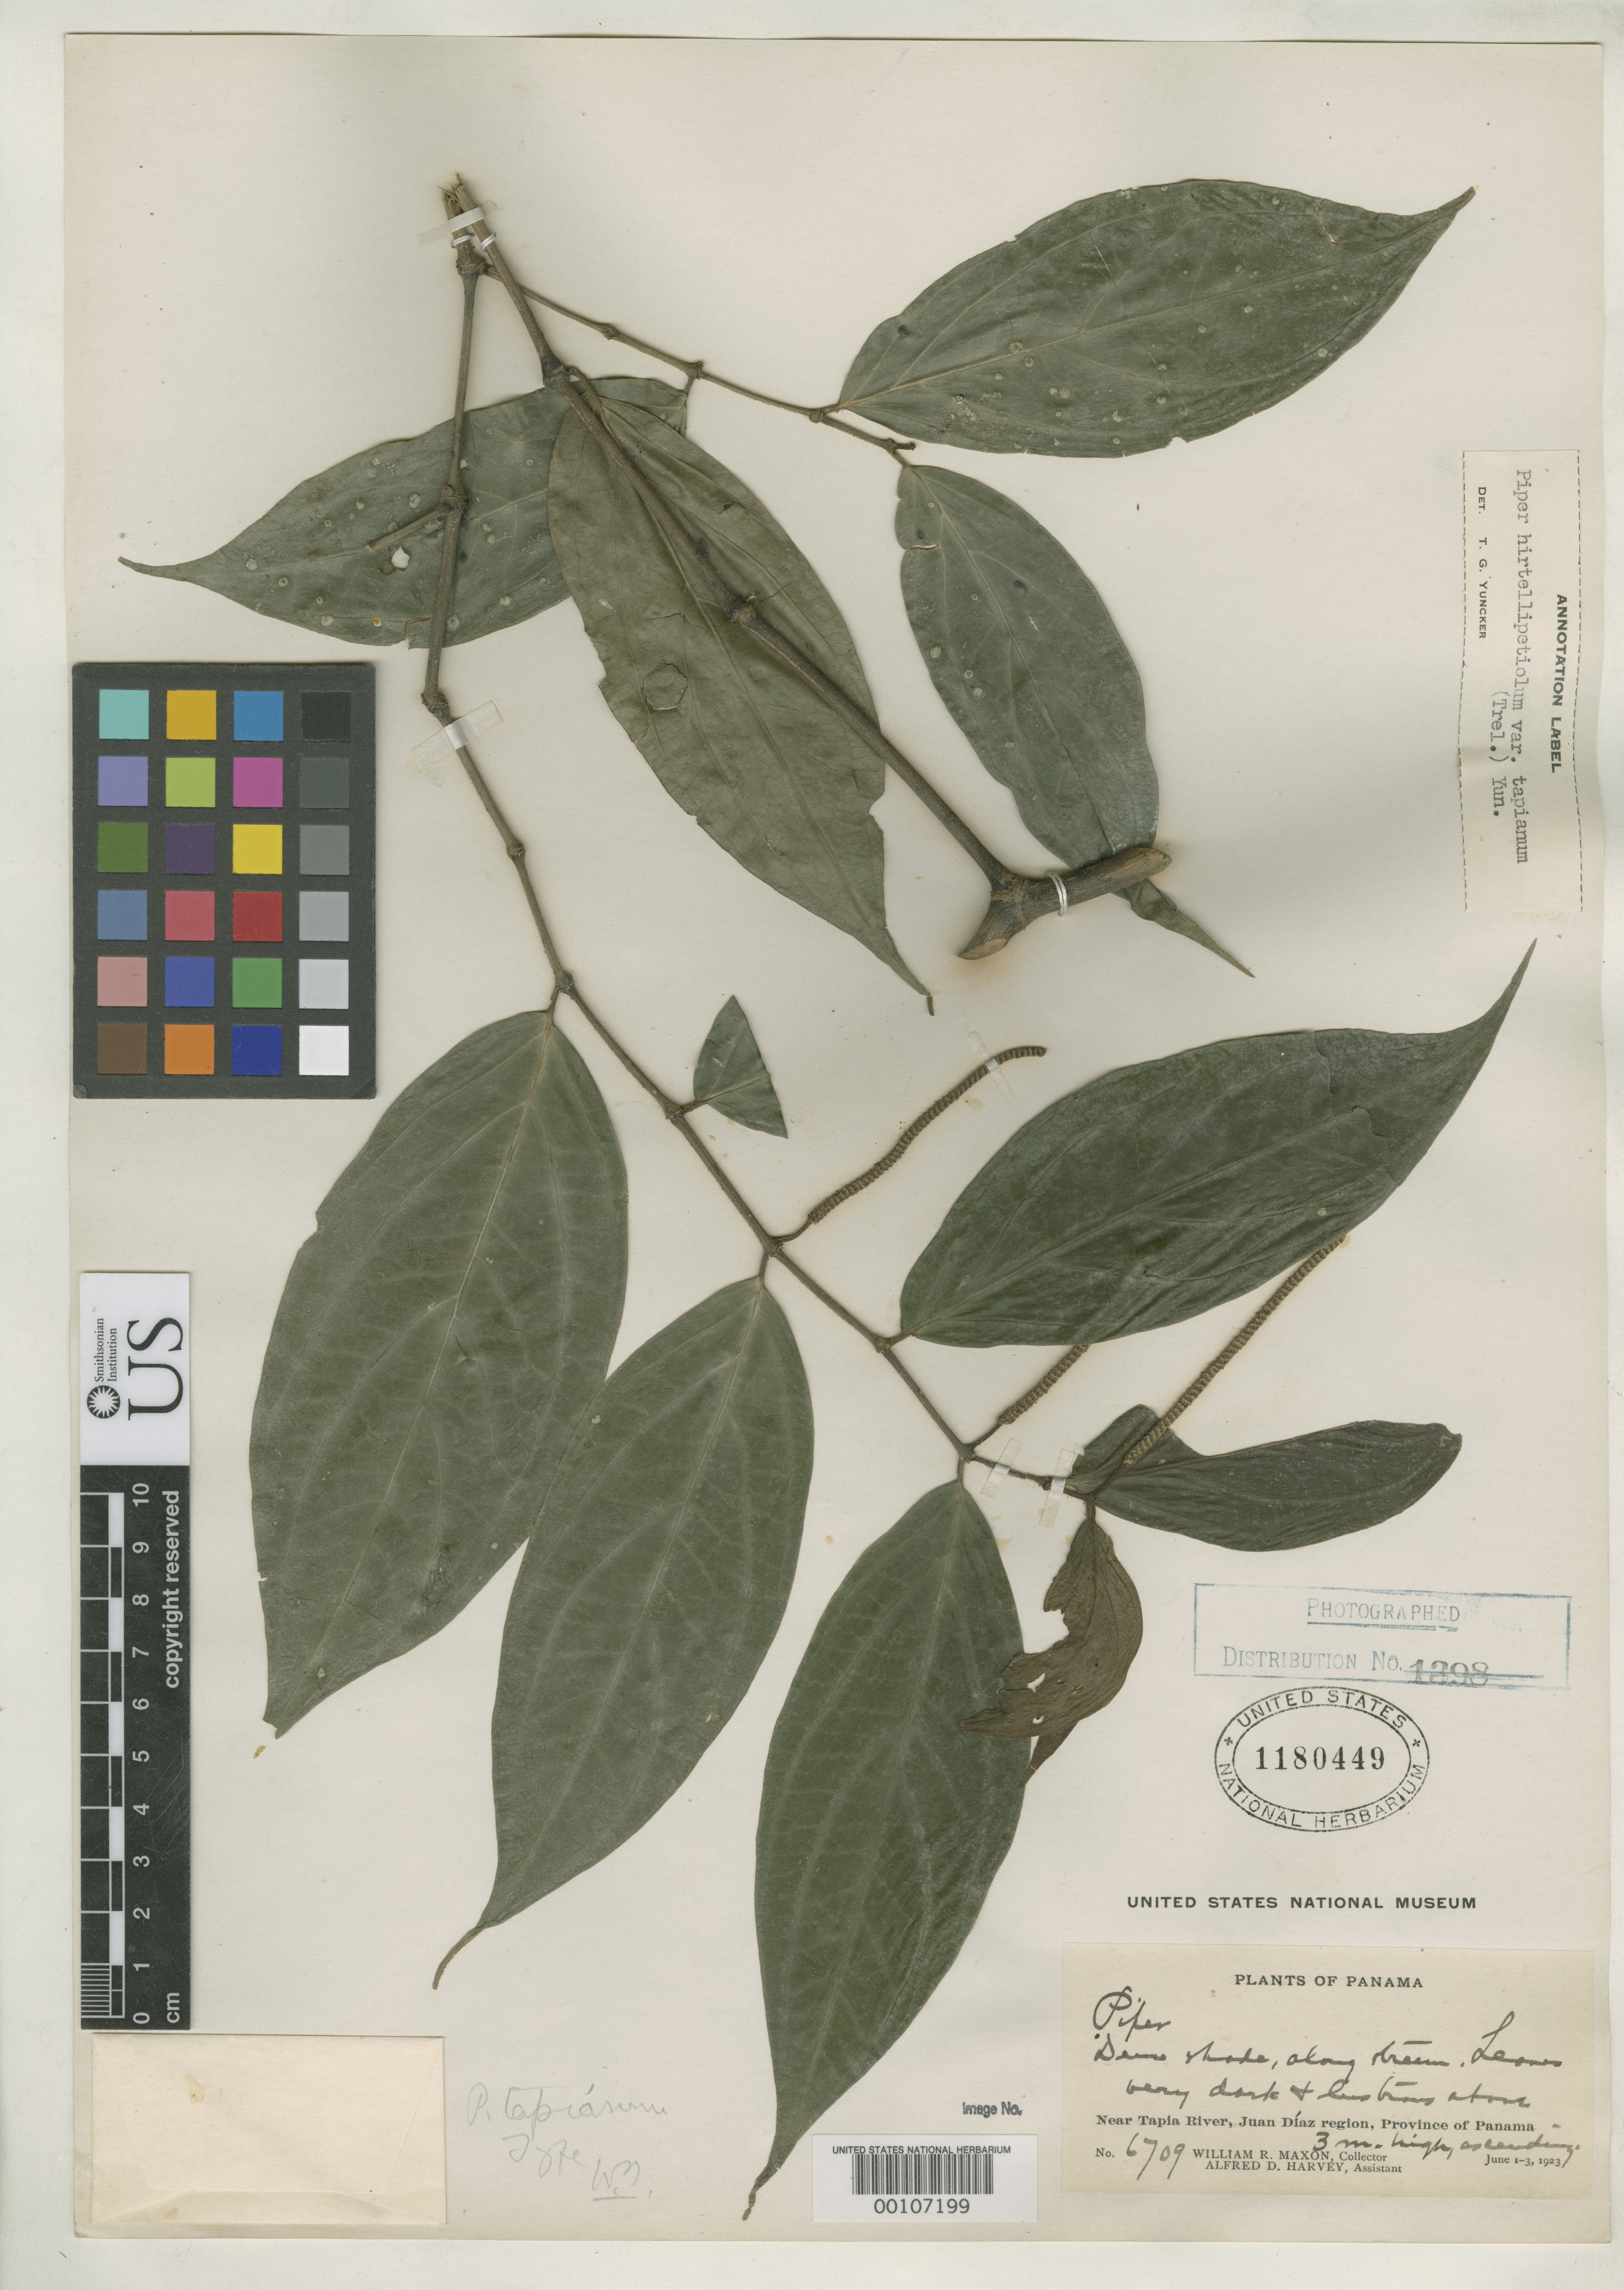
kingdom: Plantae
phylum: Tracheophyta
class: Magnoliopsida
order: Piperales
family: Piperaceae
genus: Piper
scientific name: Piper tapianum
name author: Trel.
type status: Holotype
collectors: W. R. Maxon & A. D. Harvey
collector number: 6709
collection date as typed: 01 Jun 1923 to 03 Jun 1923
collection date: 1923-06-01/1923-06-03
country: Panama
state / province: Panamá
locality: Near Tapia River, Juan Diaz Region.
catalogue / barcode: US 1180449